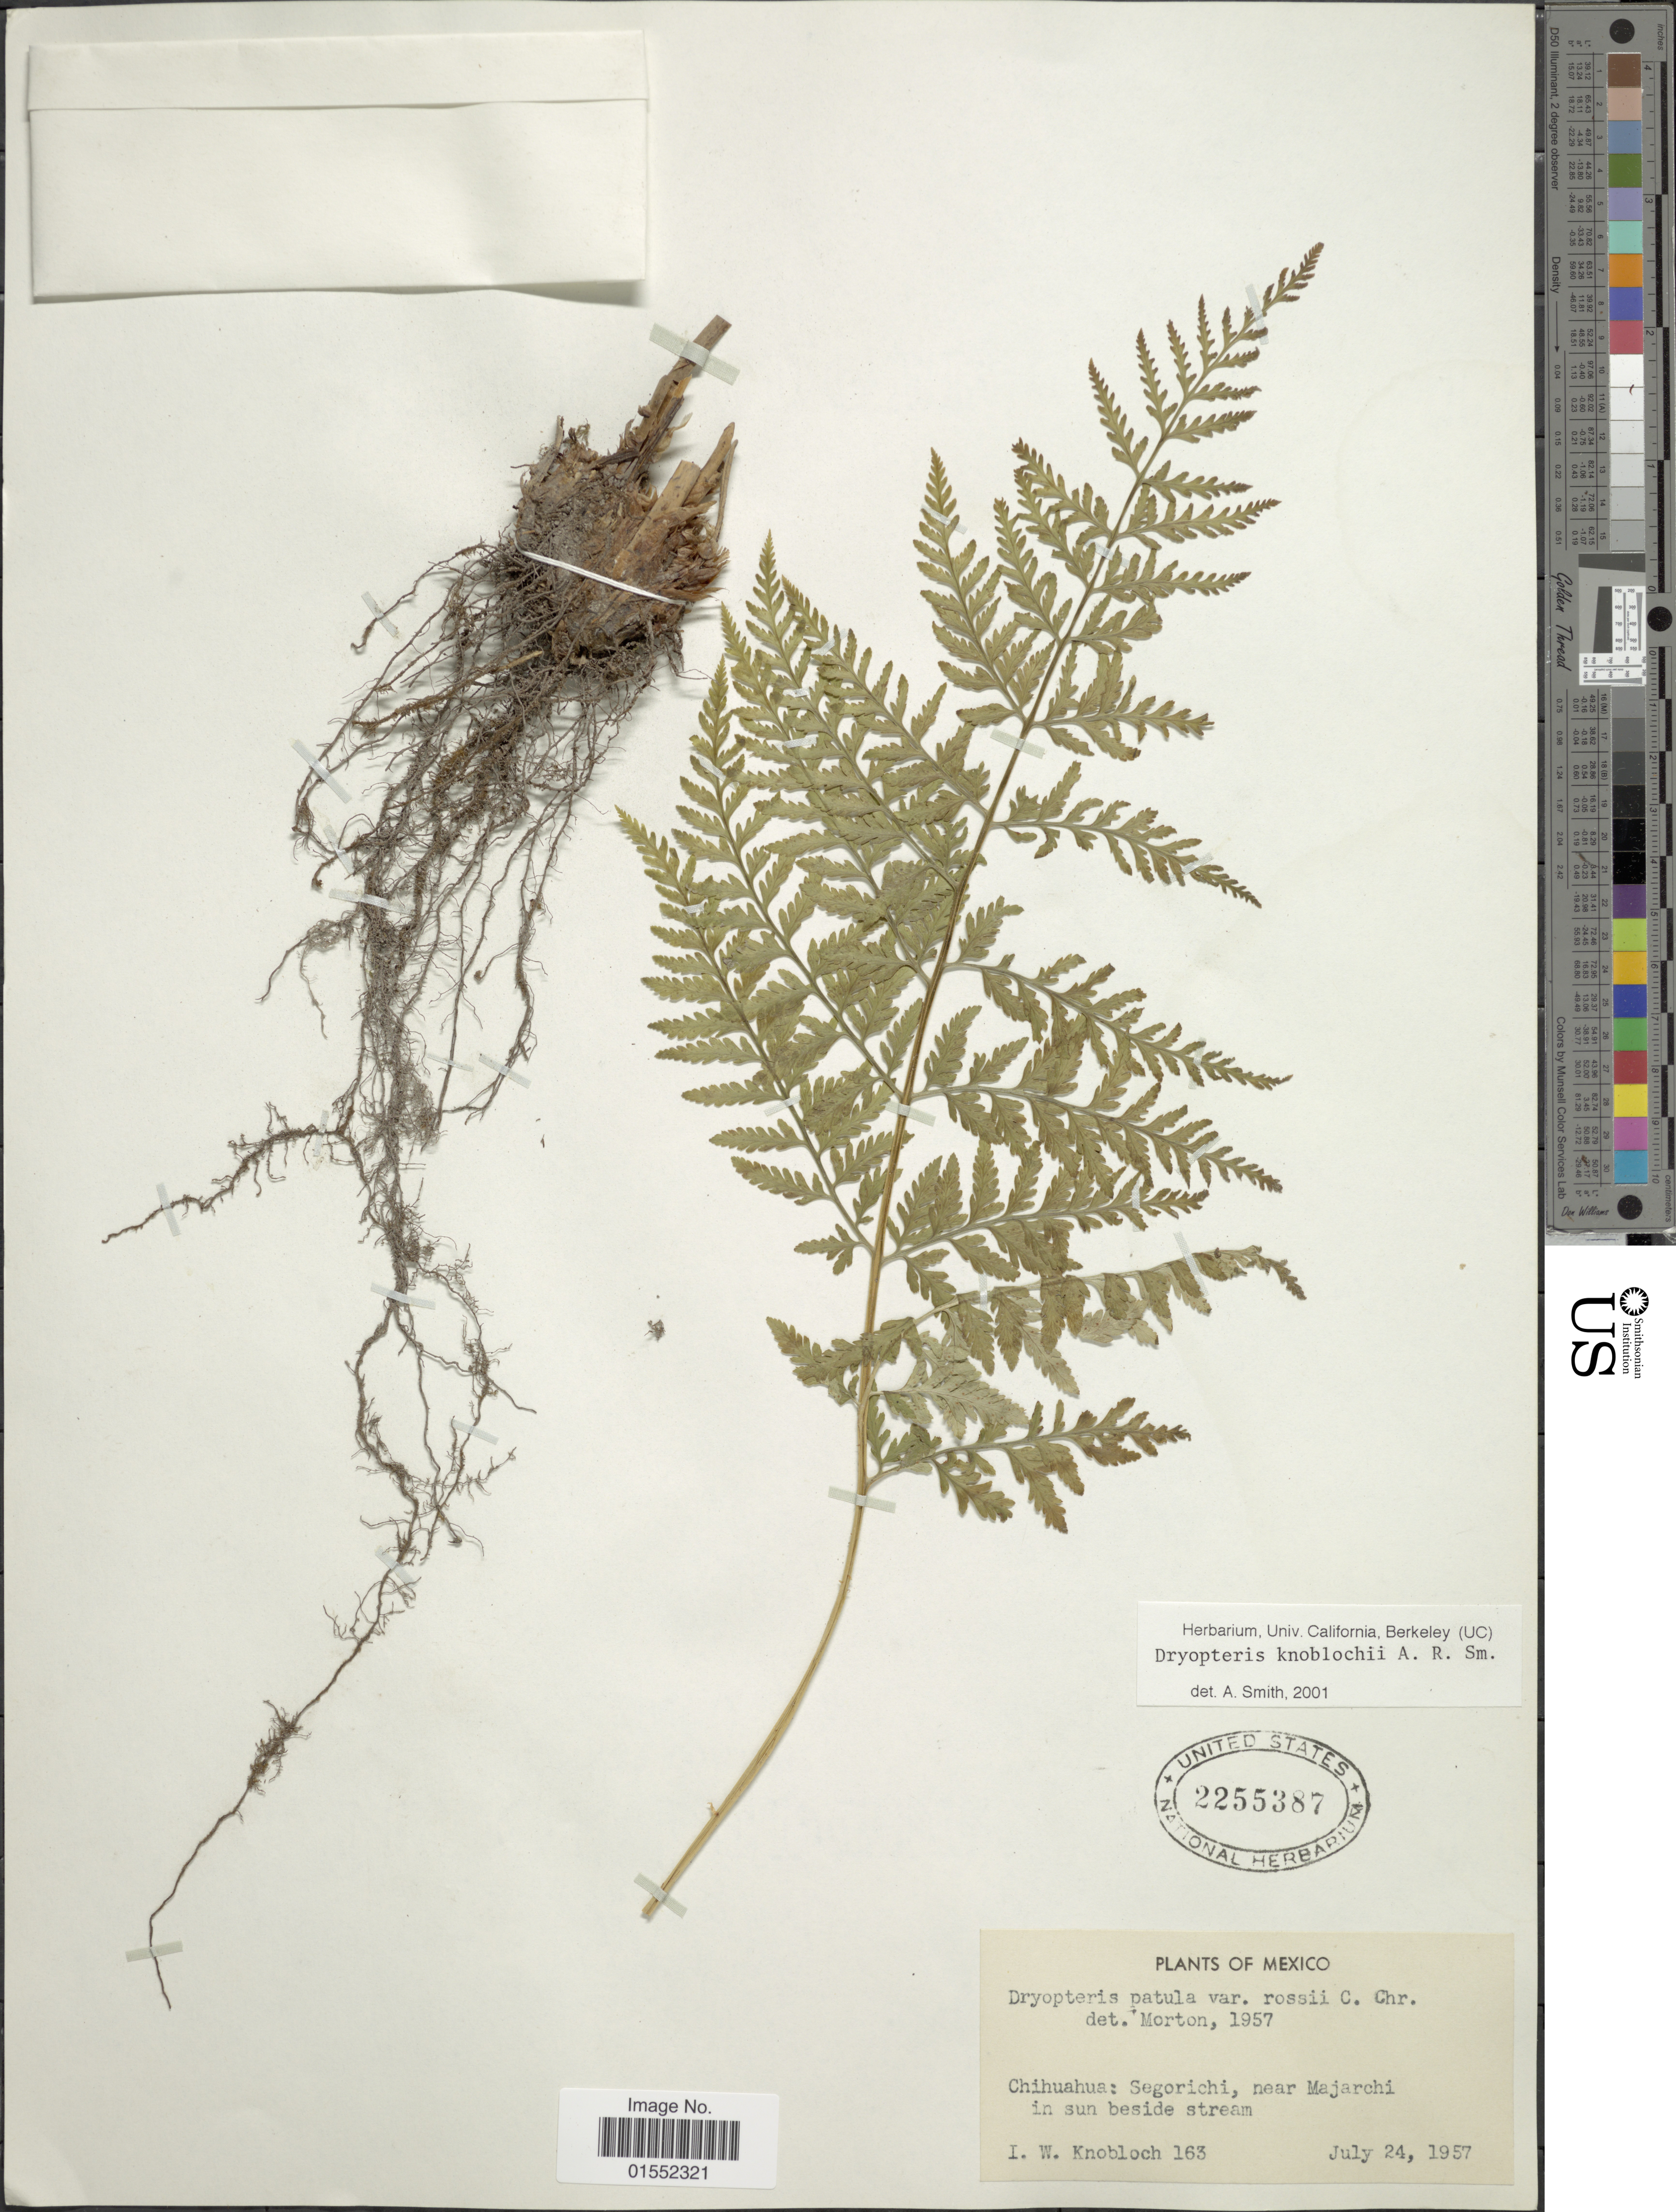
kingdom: Plantae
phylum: Tracheophyta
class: Polypodiopsida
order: Polypodiales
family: Dryopteridaceae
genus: Dryopteris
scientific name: Dryopteris knoblochii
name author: A.R. Sm.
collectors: I. W. Knobloch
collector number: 163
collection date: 1957-07-24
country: Mexico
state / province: Chihuahua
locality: Segorichi, near Majarchi in sun beside stream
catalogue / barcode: US 2255387